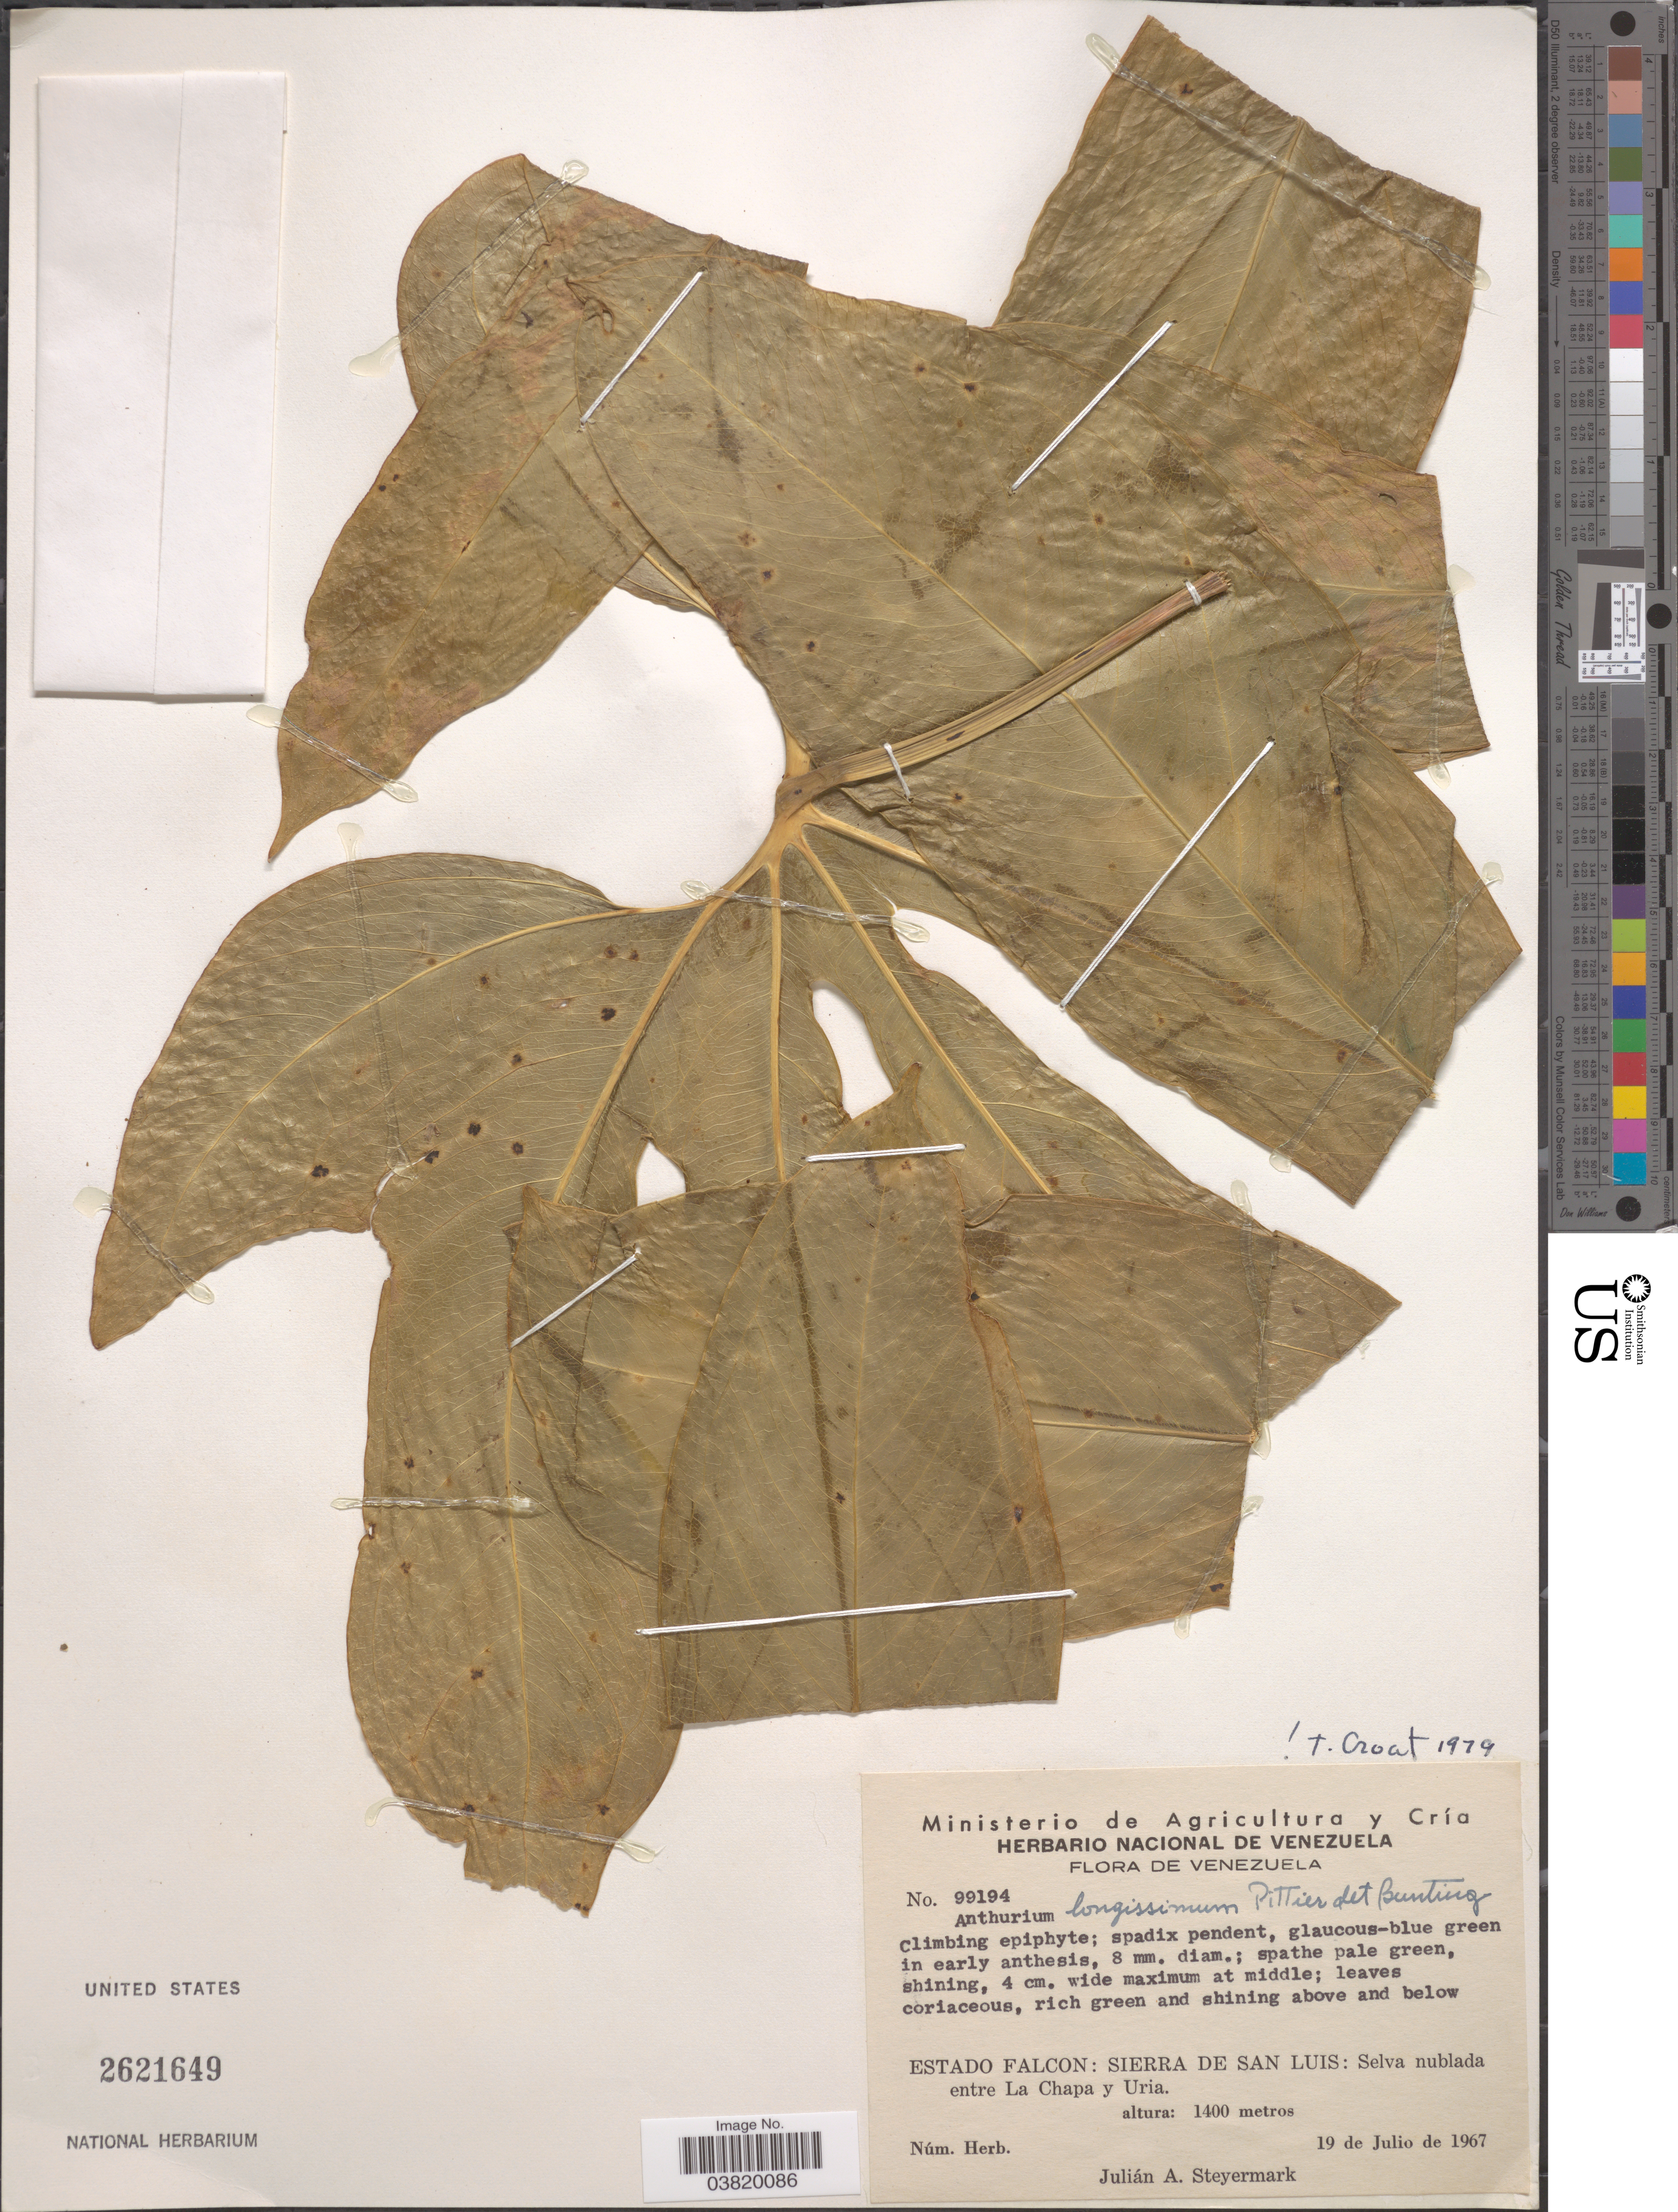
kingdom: Plantae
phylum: Tracheophyta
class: Liliopsida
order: Alismatales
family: Araceae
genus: Anthurium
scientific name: Anthurium longissimum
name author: Pittier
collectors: J. Steyermark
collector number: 99194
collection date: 1967-07-19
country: Venezuela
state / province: Falcon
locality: Sierra de San Luis: Selva nublada entre La Chapa y Uria.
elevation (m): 1400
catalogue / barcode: US 2621649